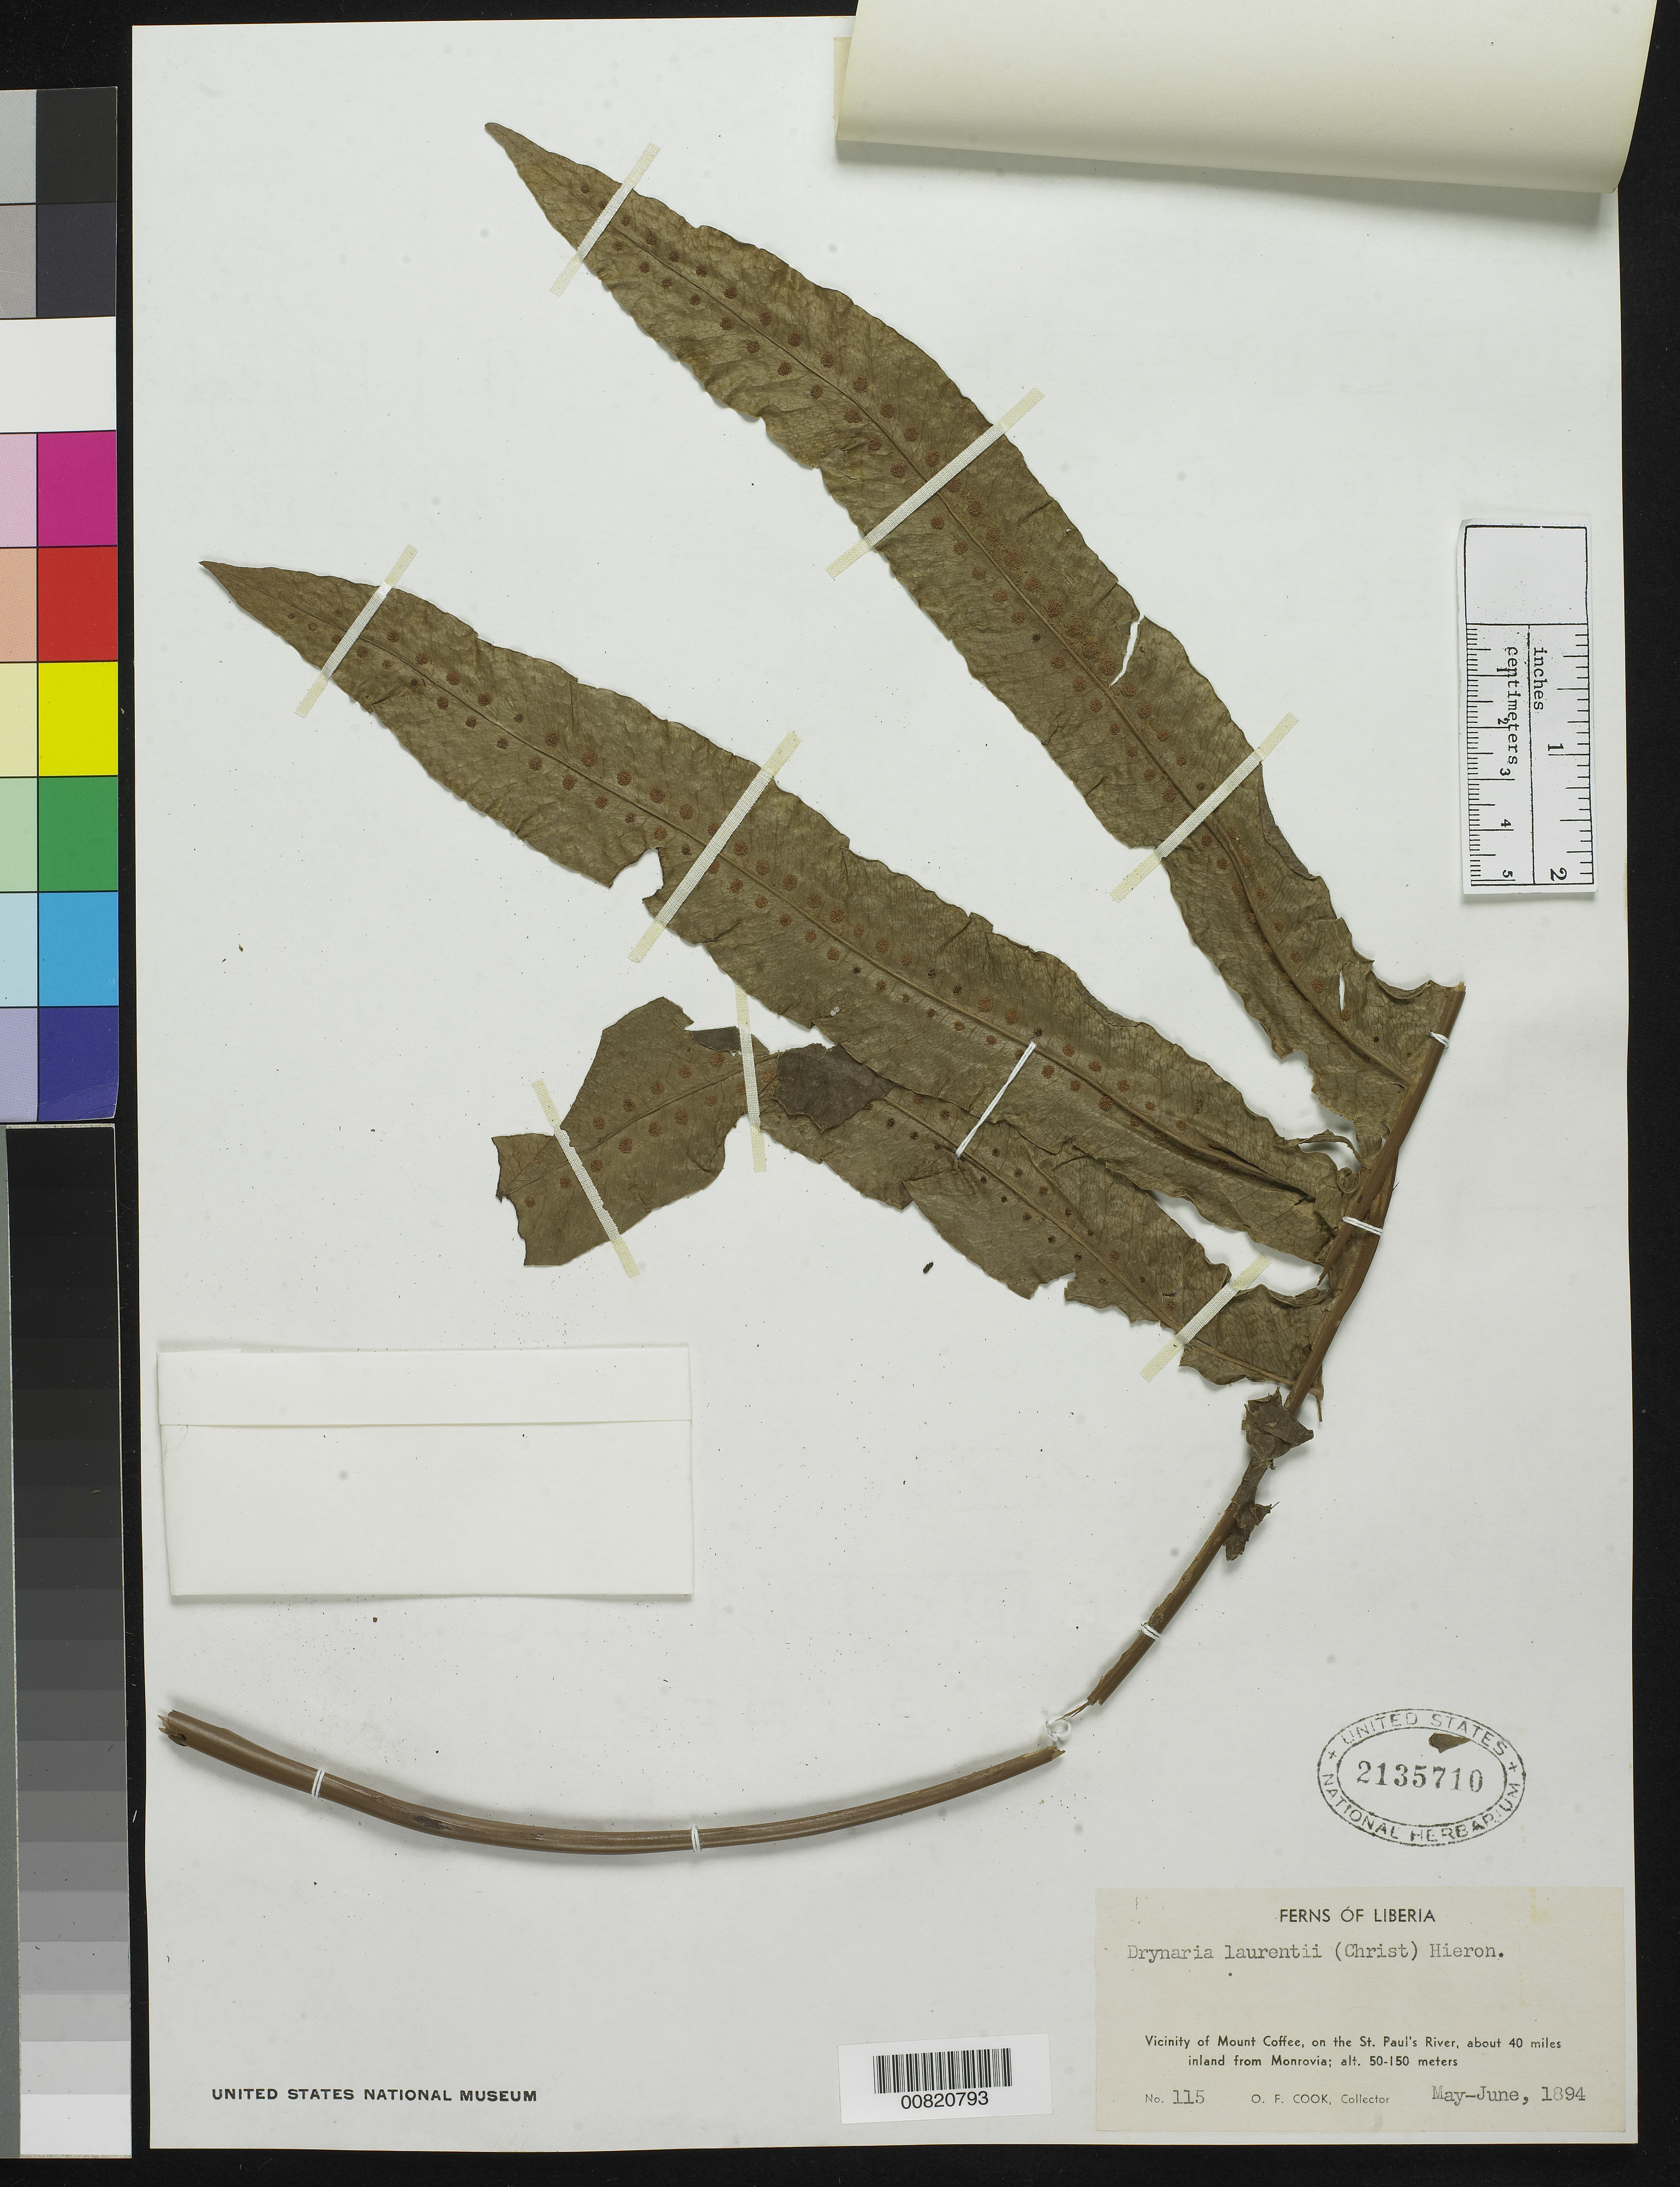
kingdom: Plantae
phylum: Tracheophyta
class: Polypodiopsida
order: Polypodiales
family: Polypodiaceae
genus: Drynaria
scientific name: Drynaria laurentii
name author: (Christ) Hieron.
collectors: O. F. Cook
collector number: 115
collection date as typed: May 1894 to -- Jun 1894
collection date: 1894-05/1894-06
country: Liberia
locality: Vicinity of Mount Coffee, on the St. Paul's River, about 40 miles inland from Monrovia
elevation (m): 50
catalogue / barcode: US 2135710